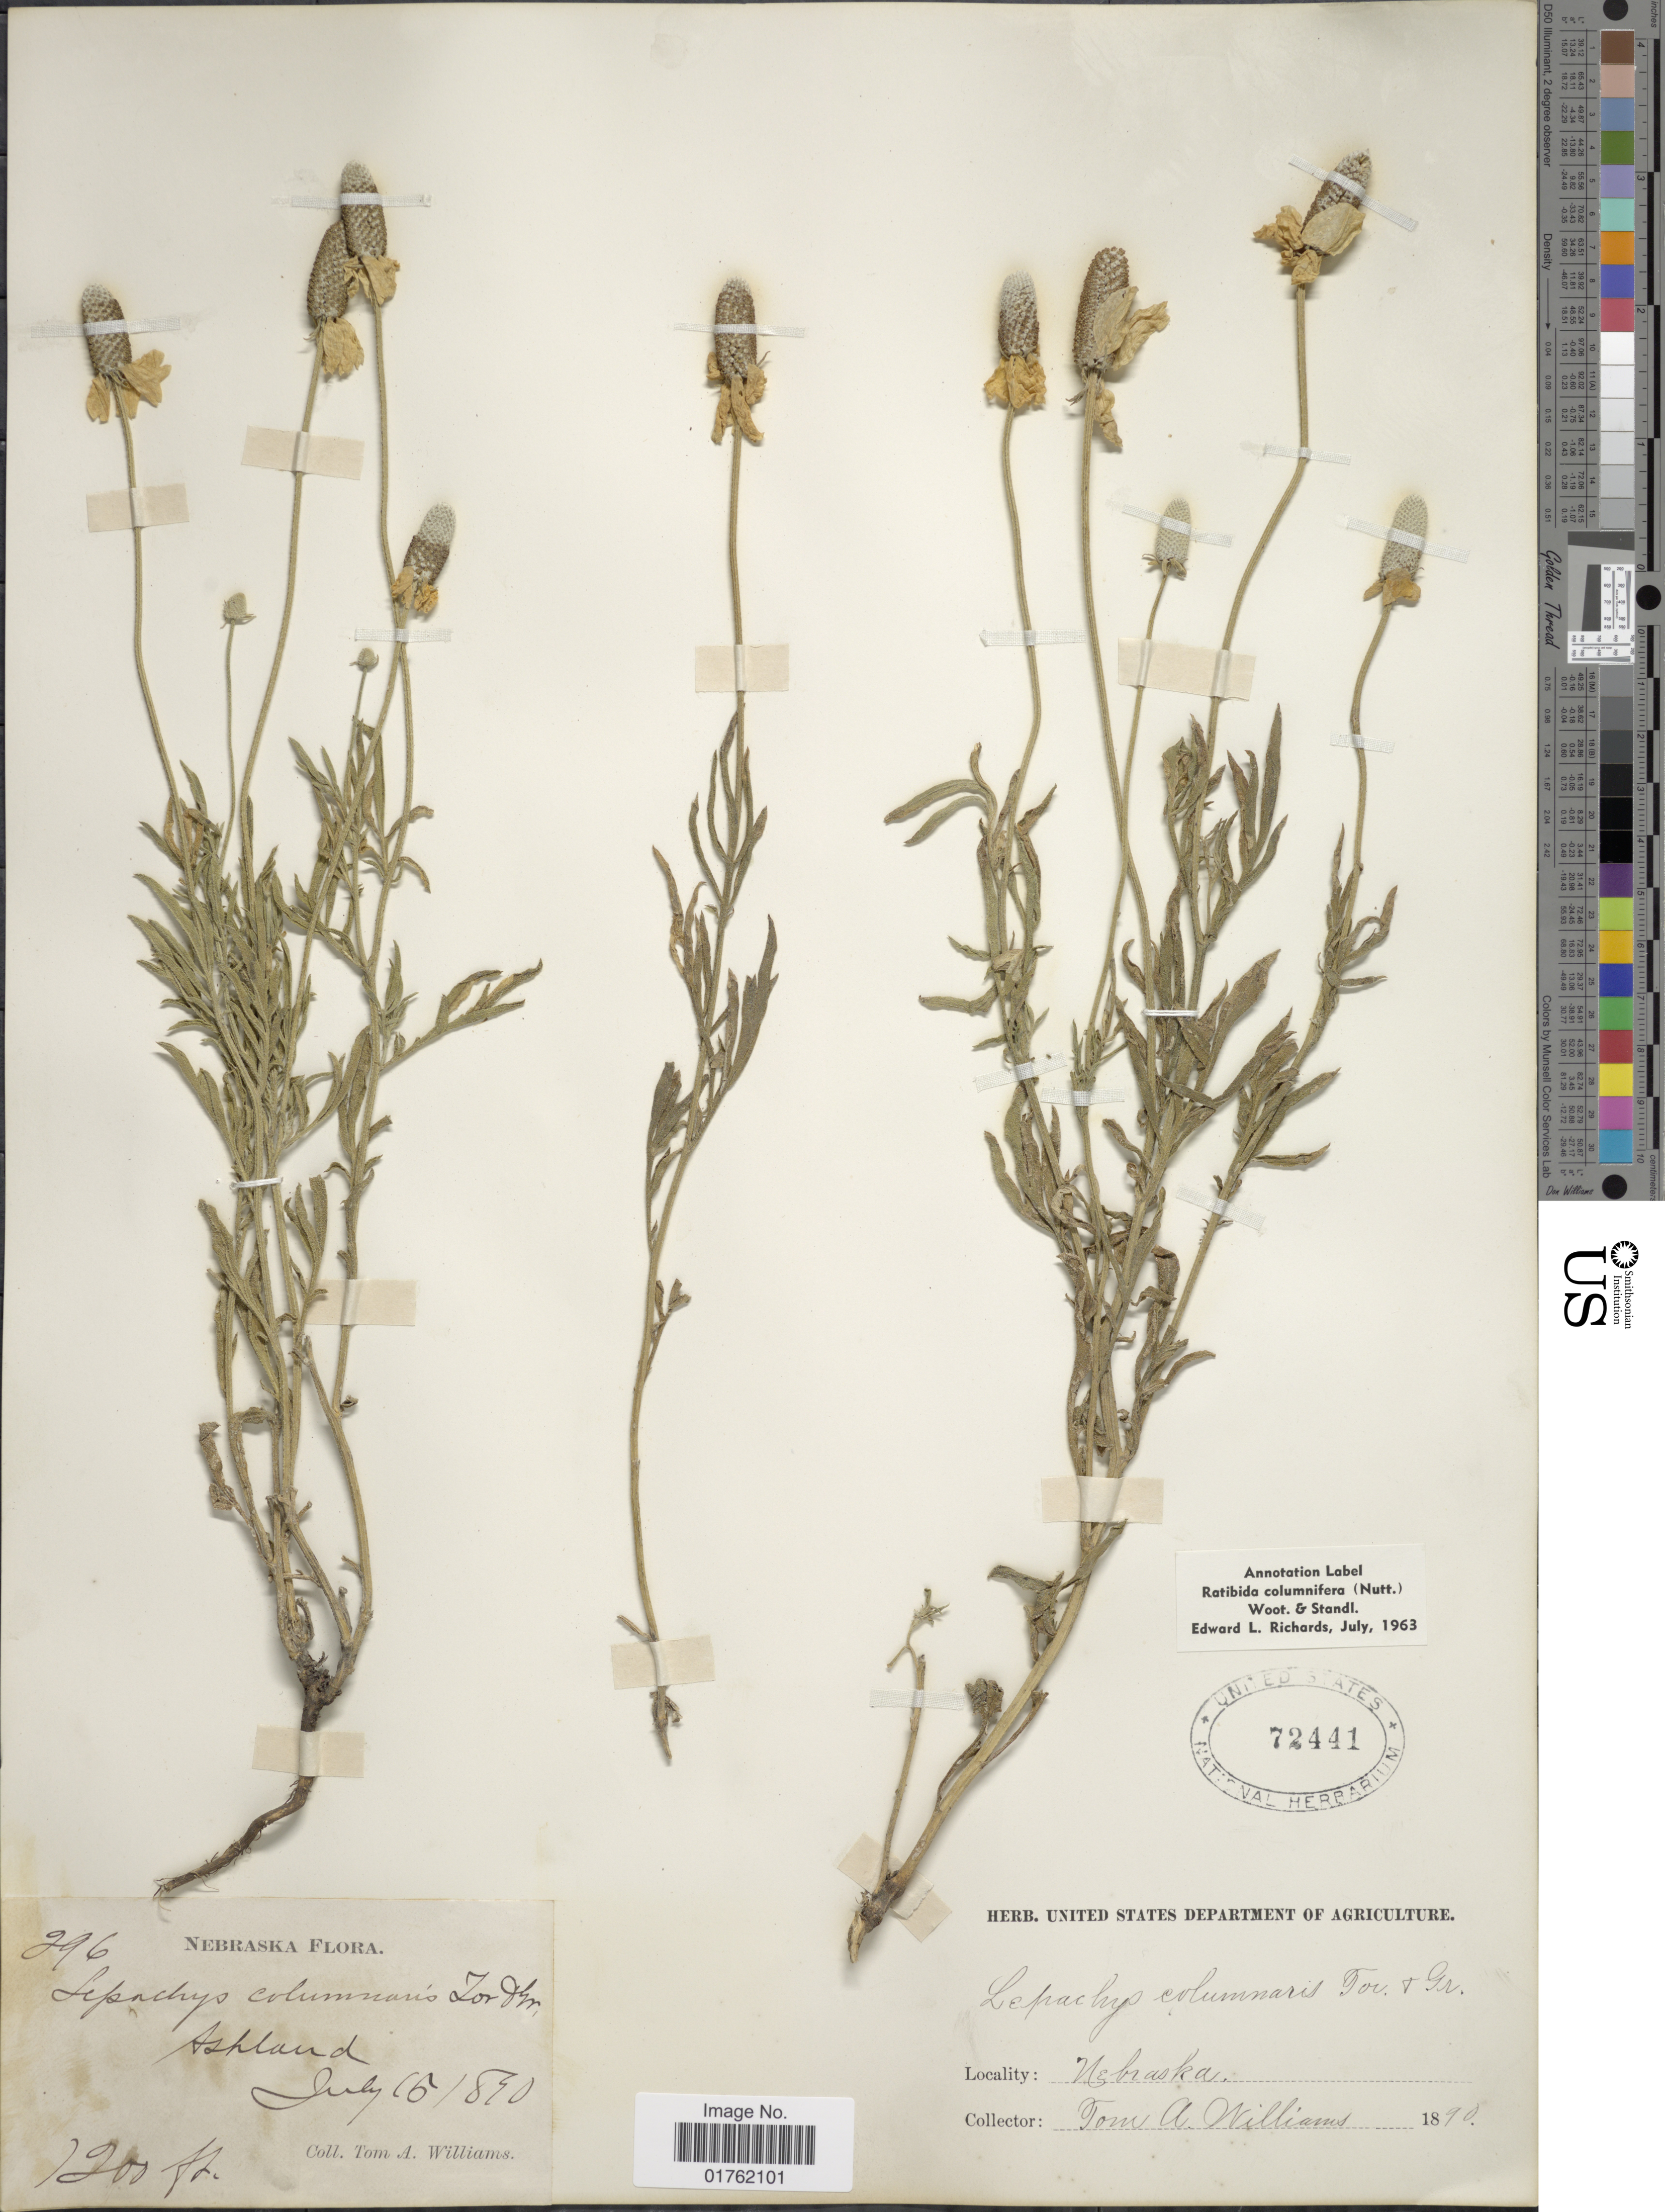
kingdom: Plantae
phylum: Tracheophyta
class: Magnoliopsida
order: Asterales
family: Asteraceae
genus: Ratibida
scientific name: Ratibida columnaris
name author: (Pursh) D. Don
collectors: T. A. Williams (herbarium)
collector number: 296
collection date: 1890-07-16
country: United States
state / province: Nebraska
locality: Ashland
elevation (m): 366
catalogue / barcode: US 72441